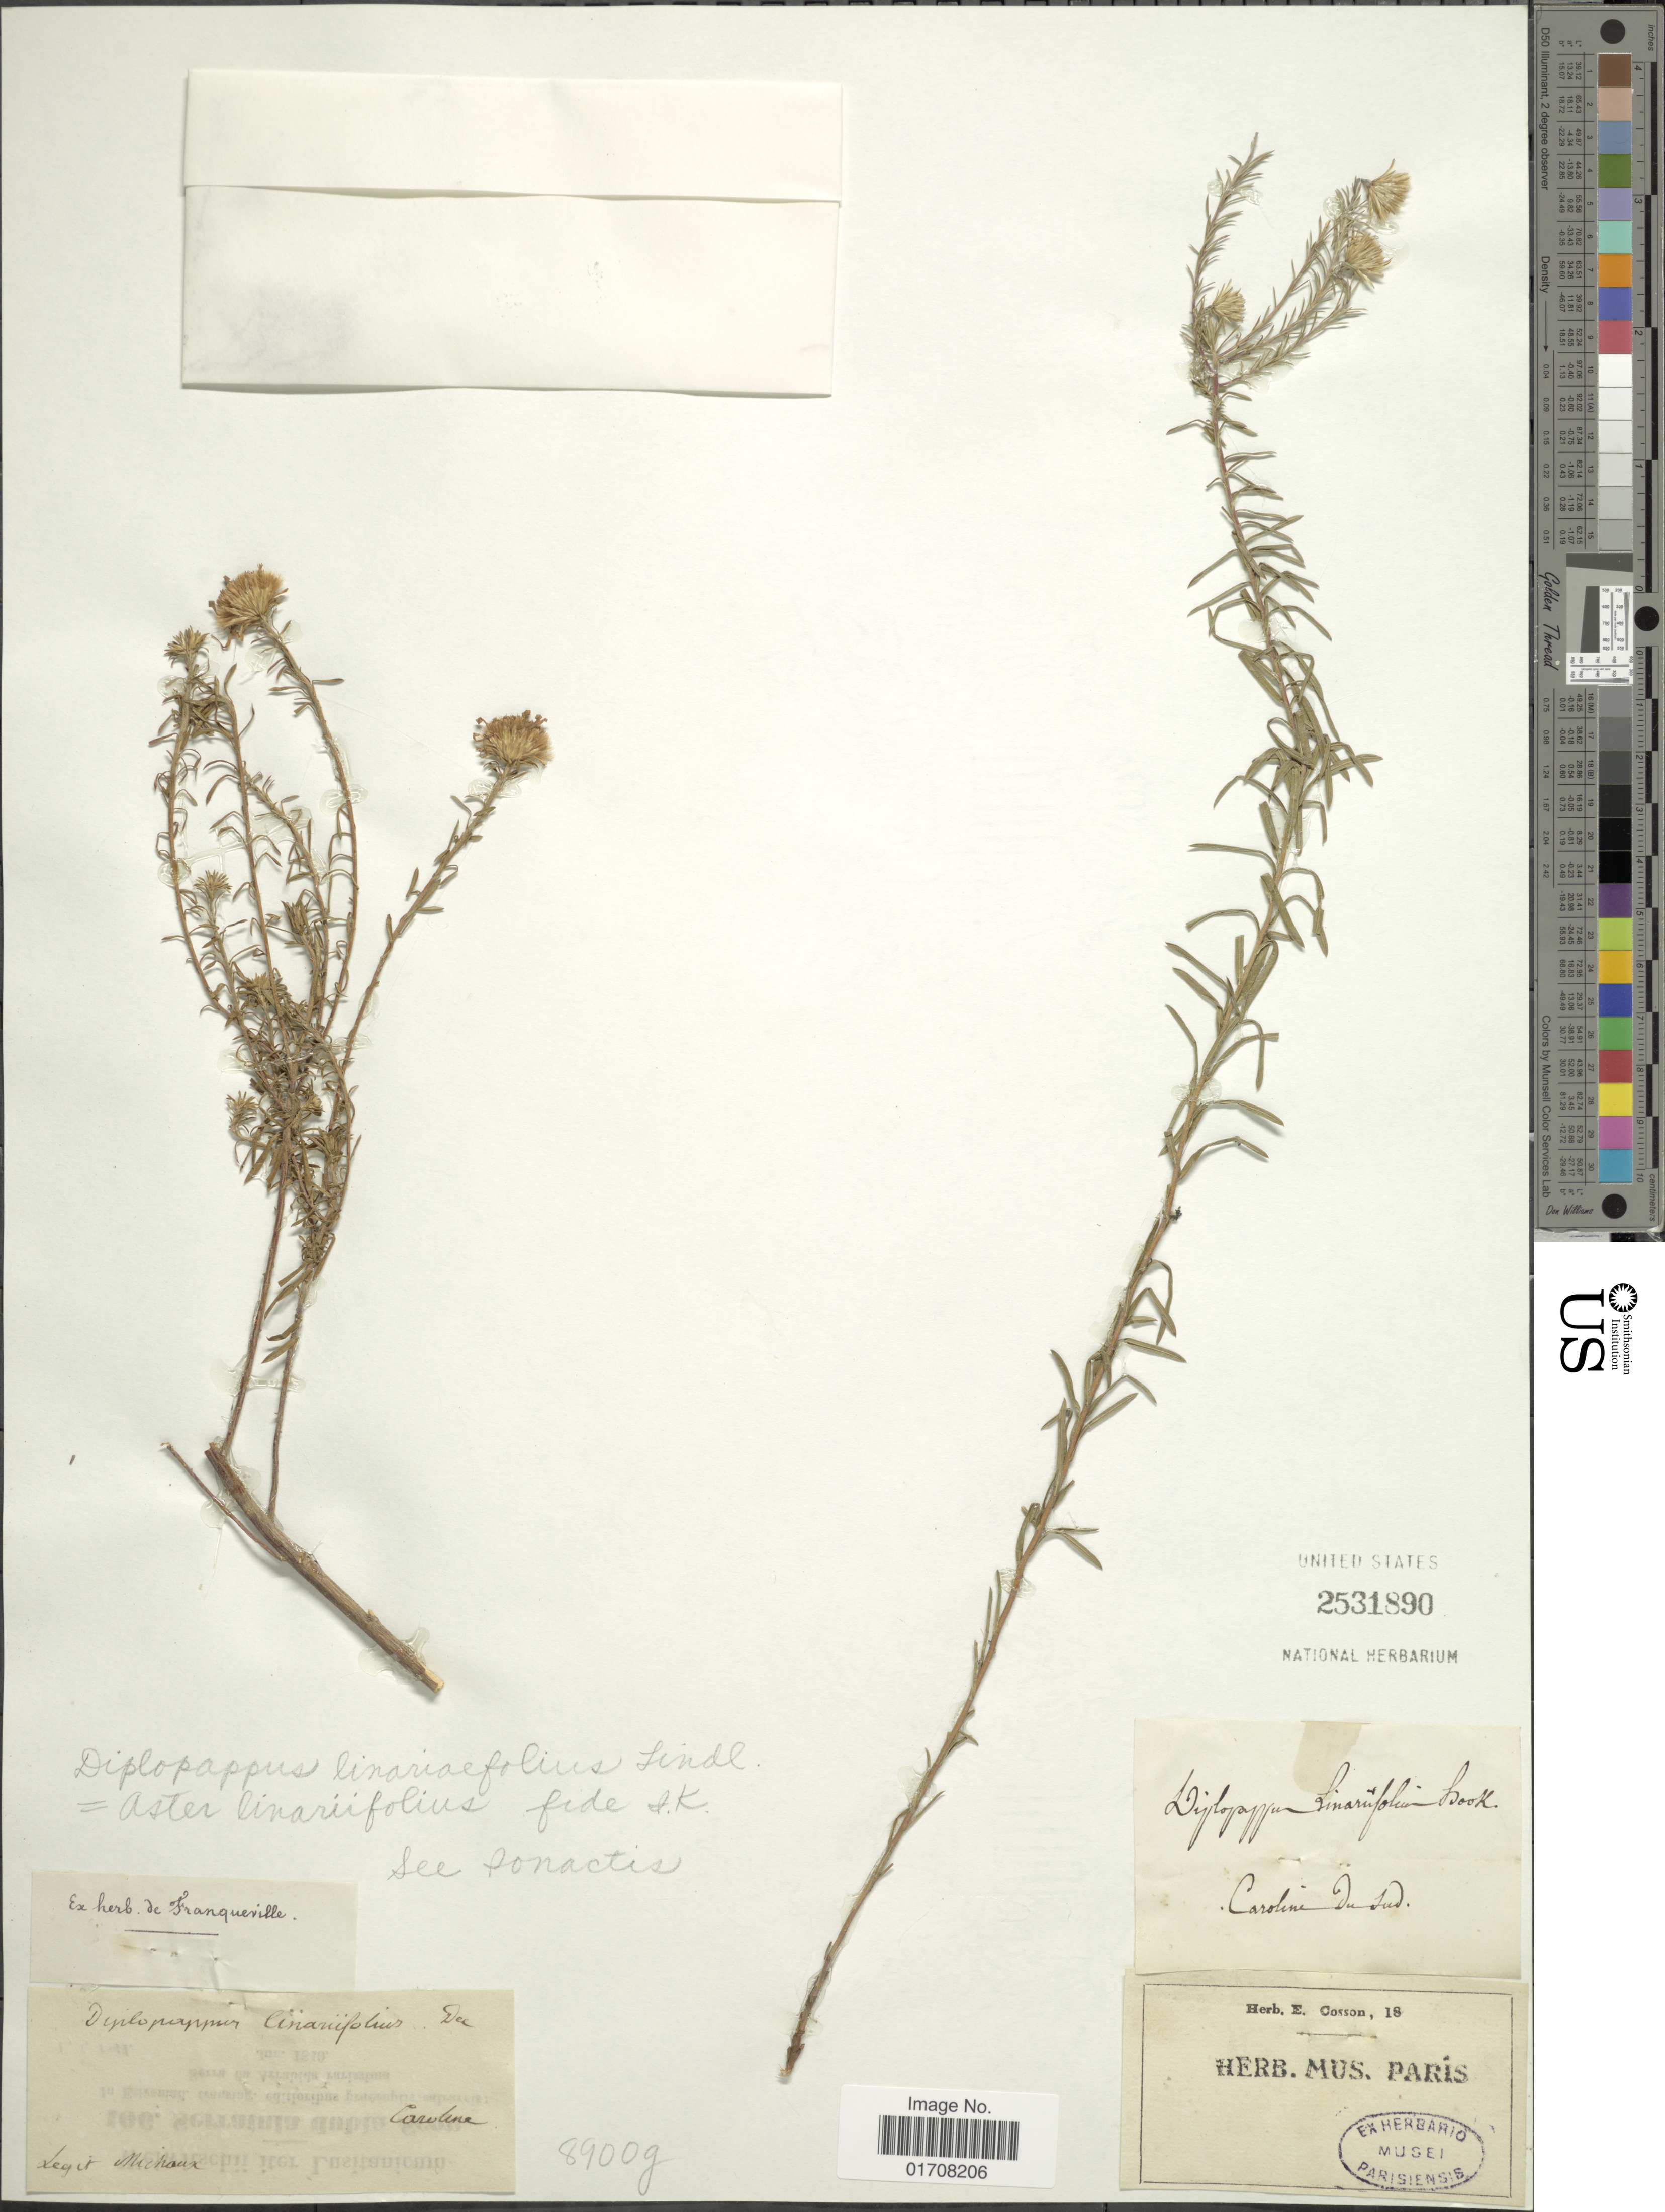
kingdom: Plantae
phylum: Tracheophyta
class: Magnoliopsida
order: Asterales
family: Asteraceae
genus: Ionactis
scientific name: Ionactis linariifolia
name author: (L.) Greene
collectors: Michaux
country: United States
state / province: South Carolina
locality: Caroline du Sud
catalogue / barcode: US 2531890